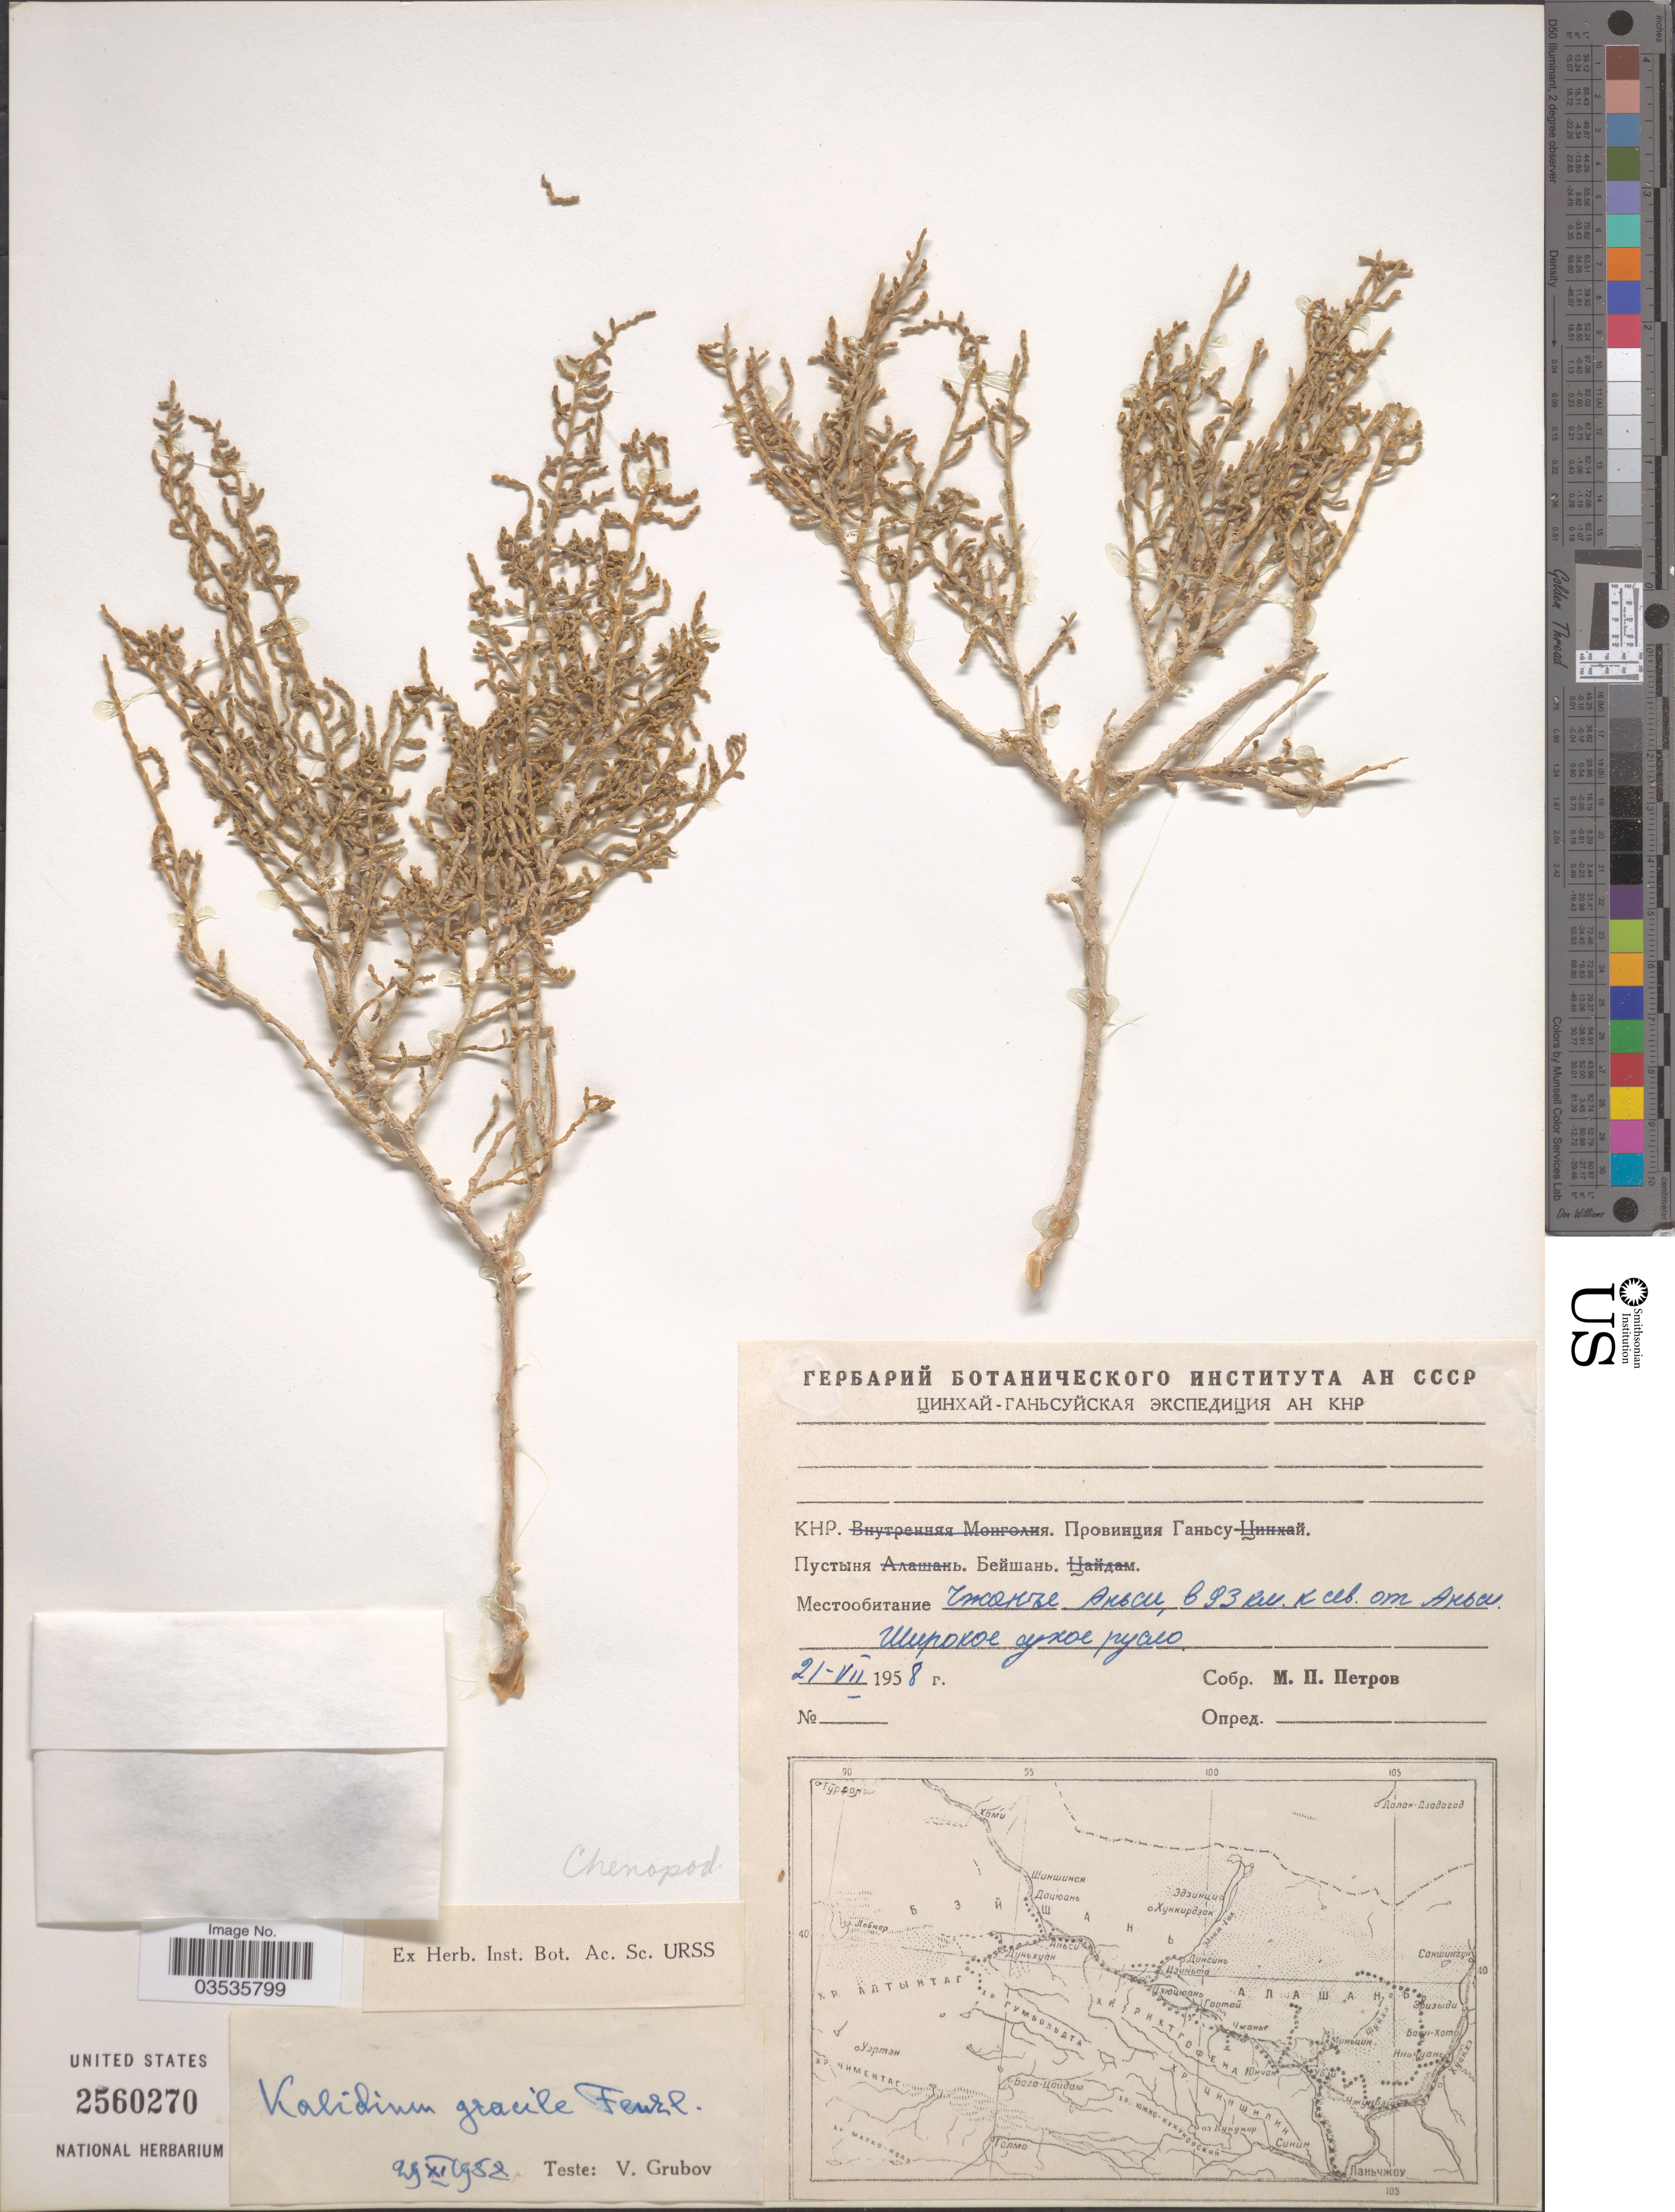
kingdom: Plantae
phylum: Tracheophyta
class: Magnoliopsida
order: Caryophyllales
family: Amaranthaceae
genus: Kalidium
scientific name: Kalidium gracile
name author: Fenzl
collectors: M. Petrov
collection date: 1958-07-21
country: China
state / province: Gansu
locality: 93 km N of Ansi.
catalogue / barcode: US 2560270